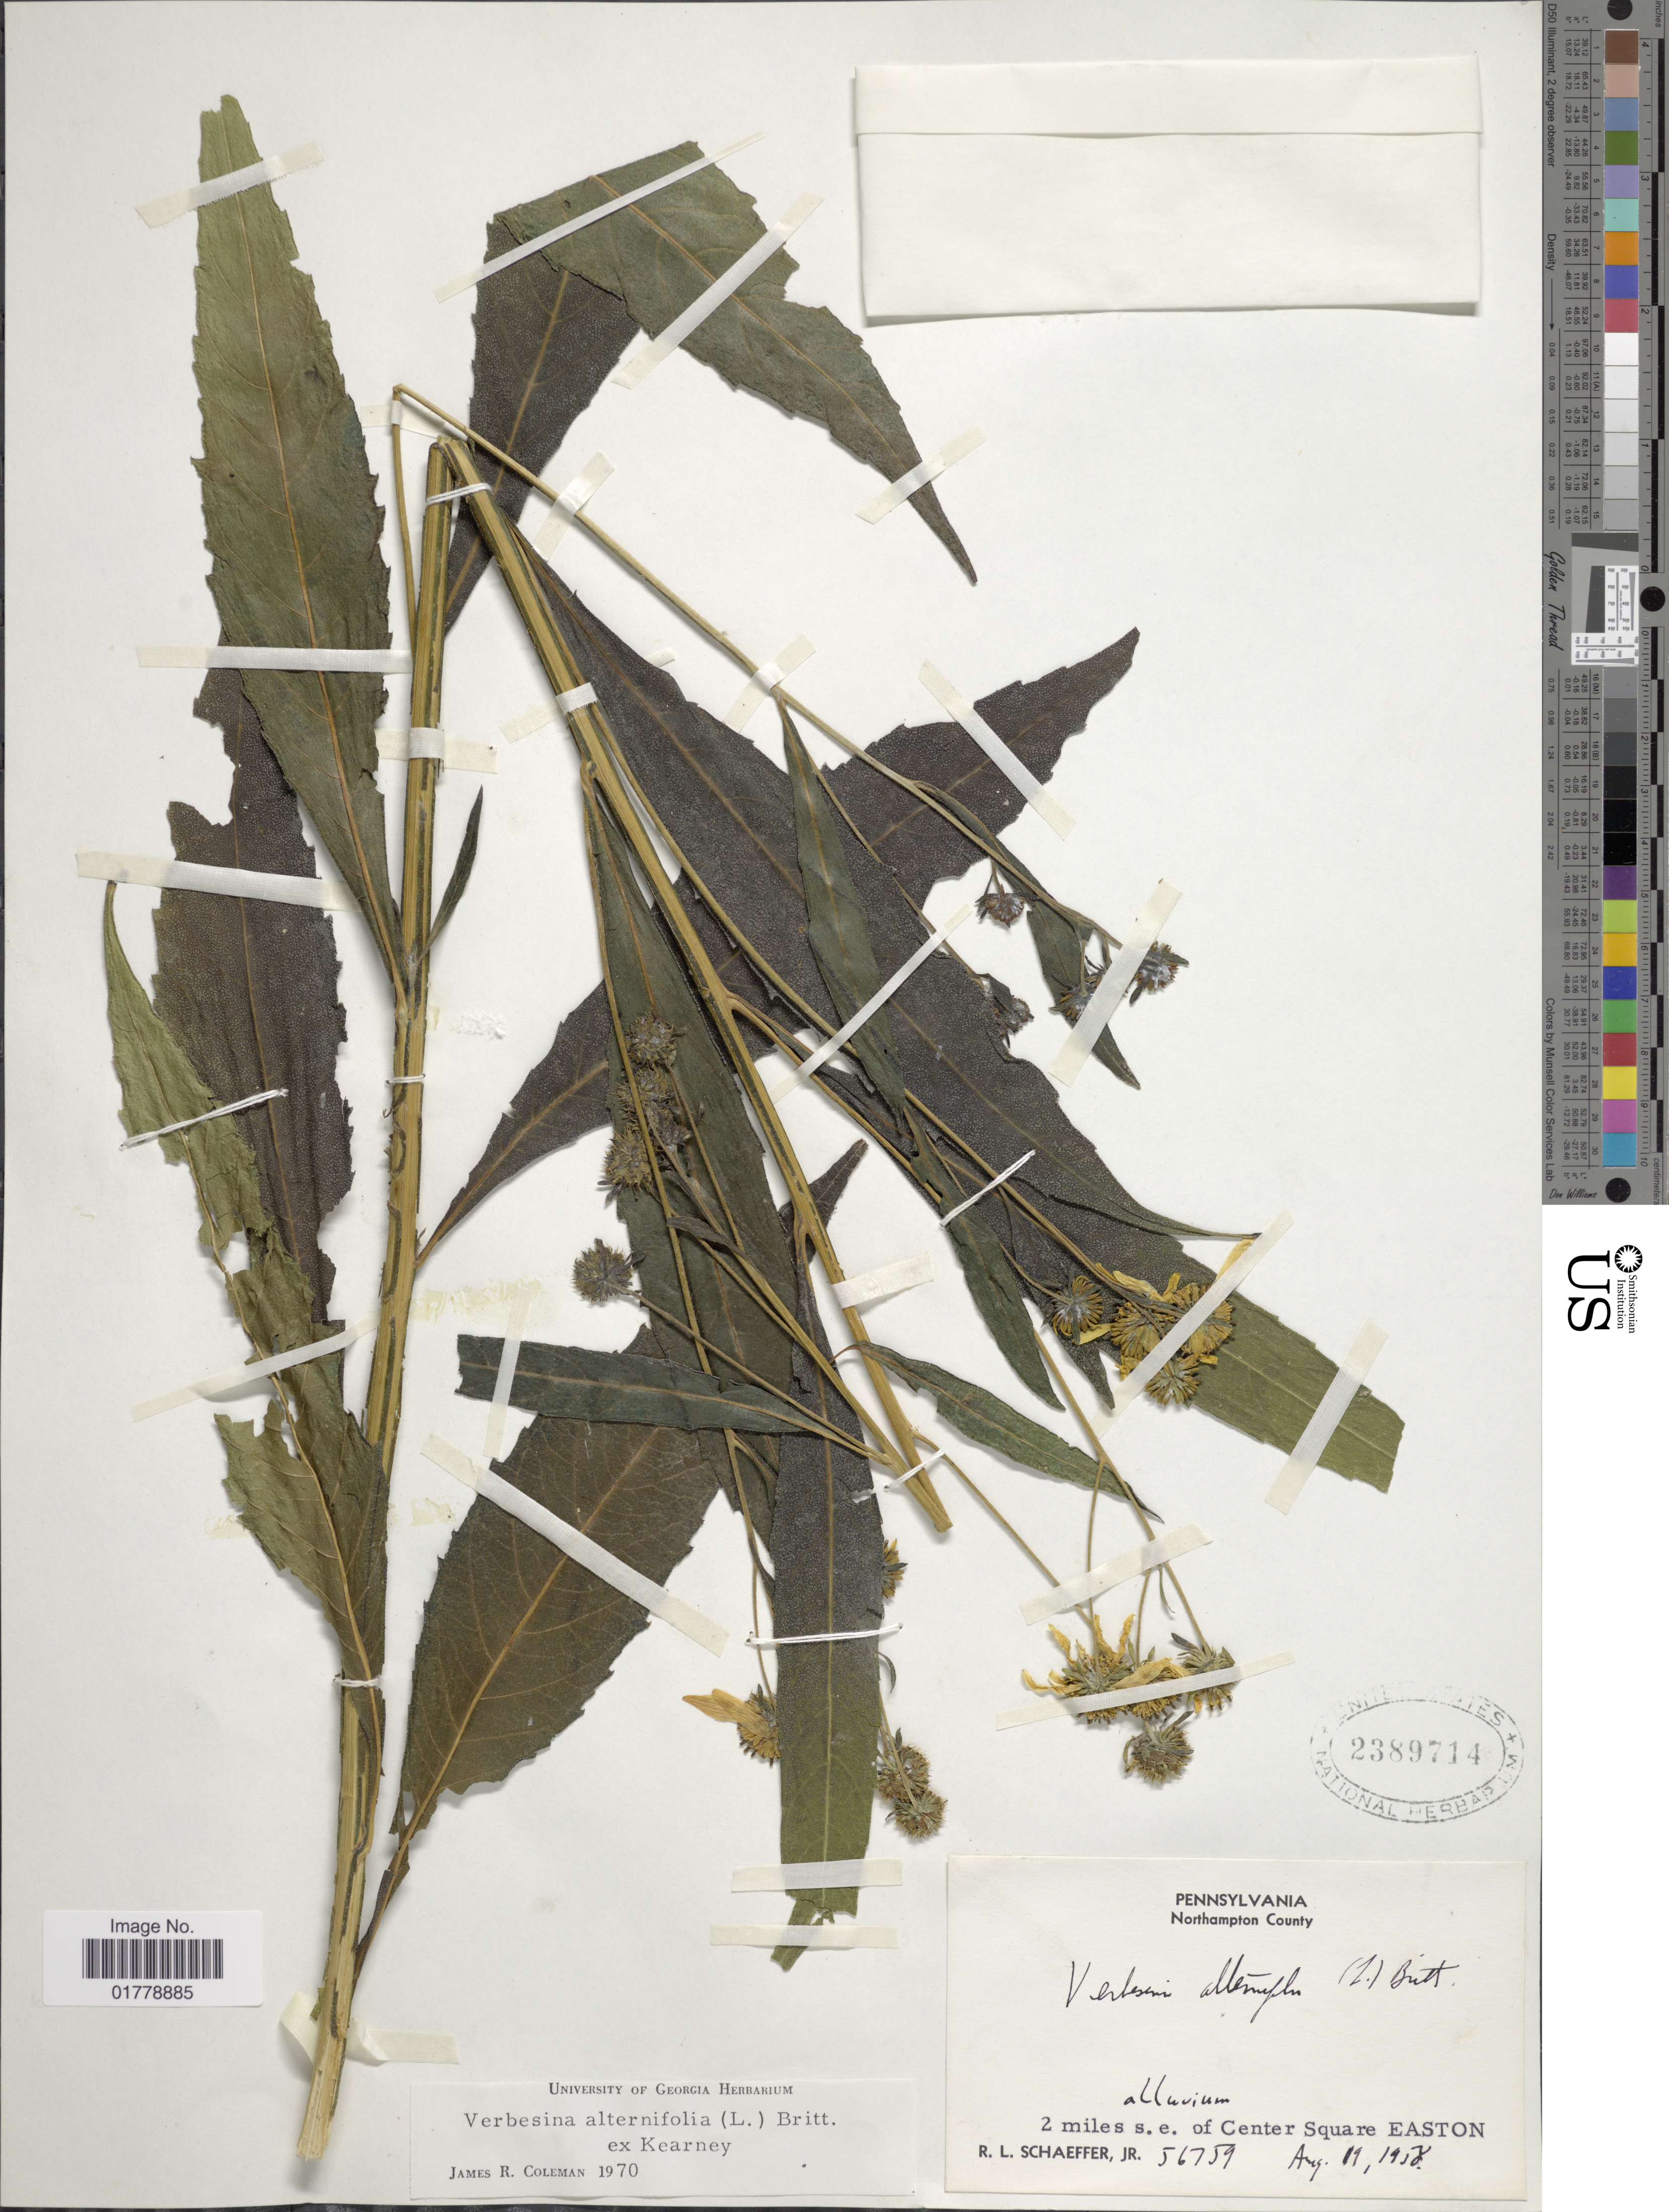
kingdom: Plantae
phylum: Tracheophyta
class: Magnoliopsida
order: Asterales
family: Asteraceae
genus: Verbesina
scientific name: Verbesina alternifolia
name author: (L.) Britton ex Kearney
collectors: R. L. Schaeffer Jr.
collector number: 56759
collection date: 1958-08-19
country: United States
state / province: Pennsylvania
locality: Northampton County. 2 miles s.e. of Center Square Easton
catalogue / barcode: US 2389714